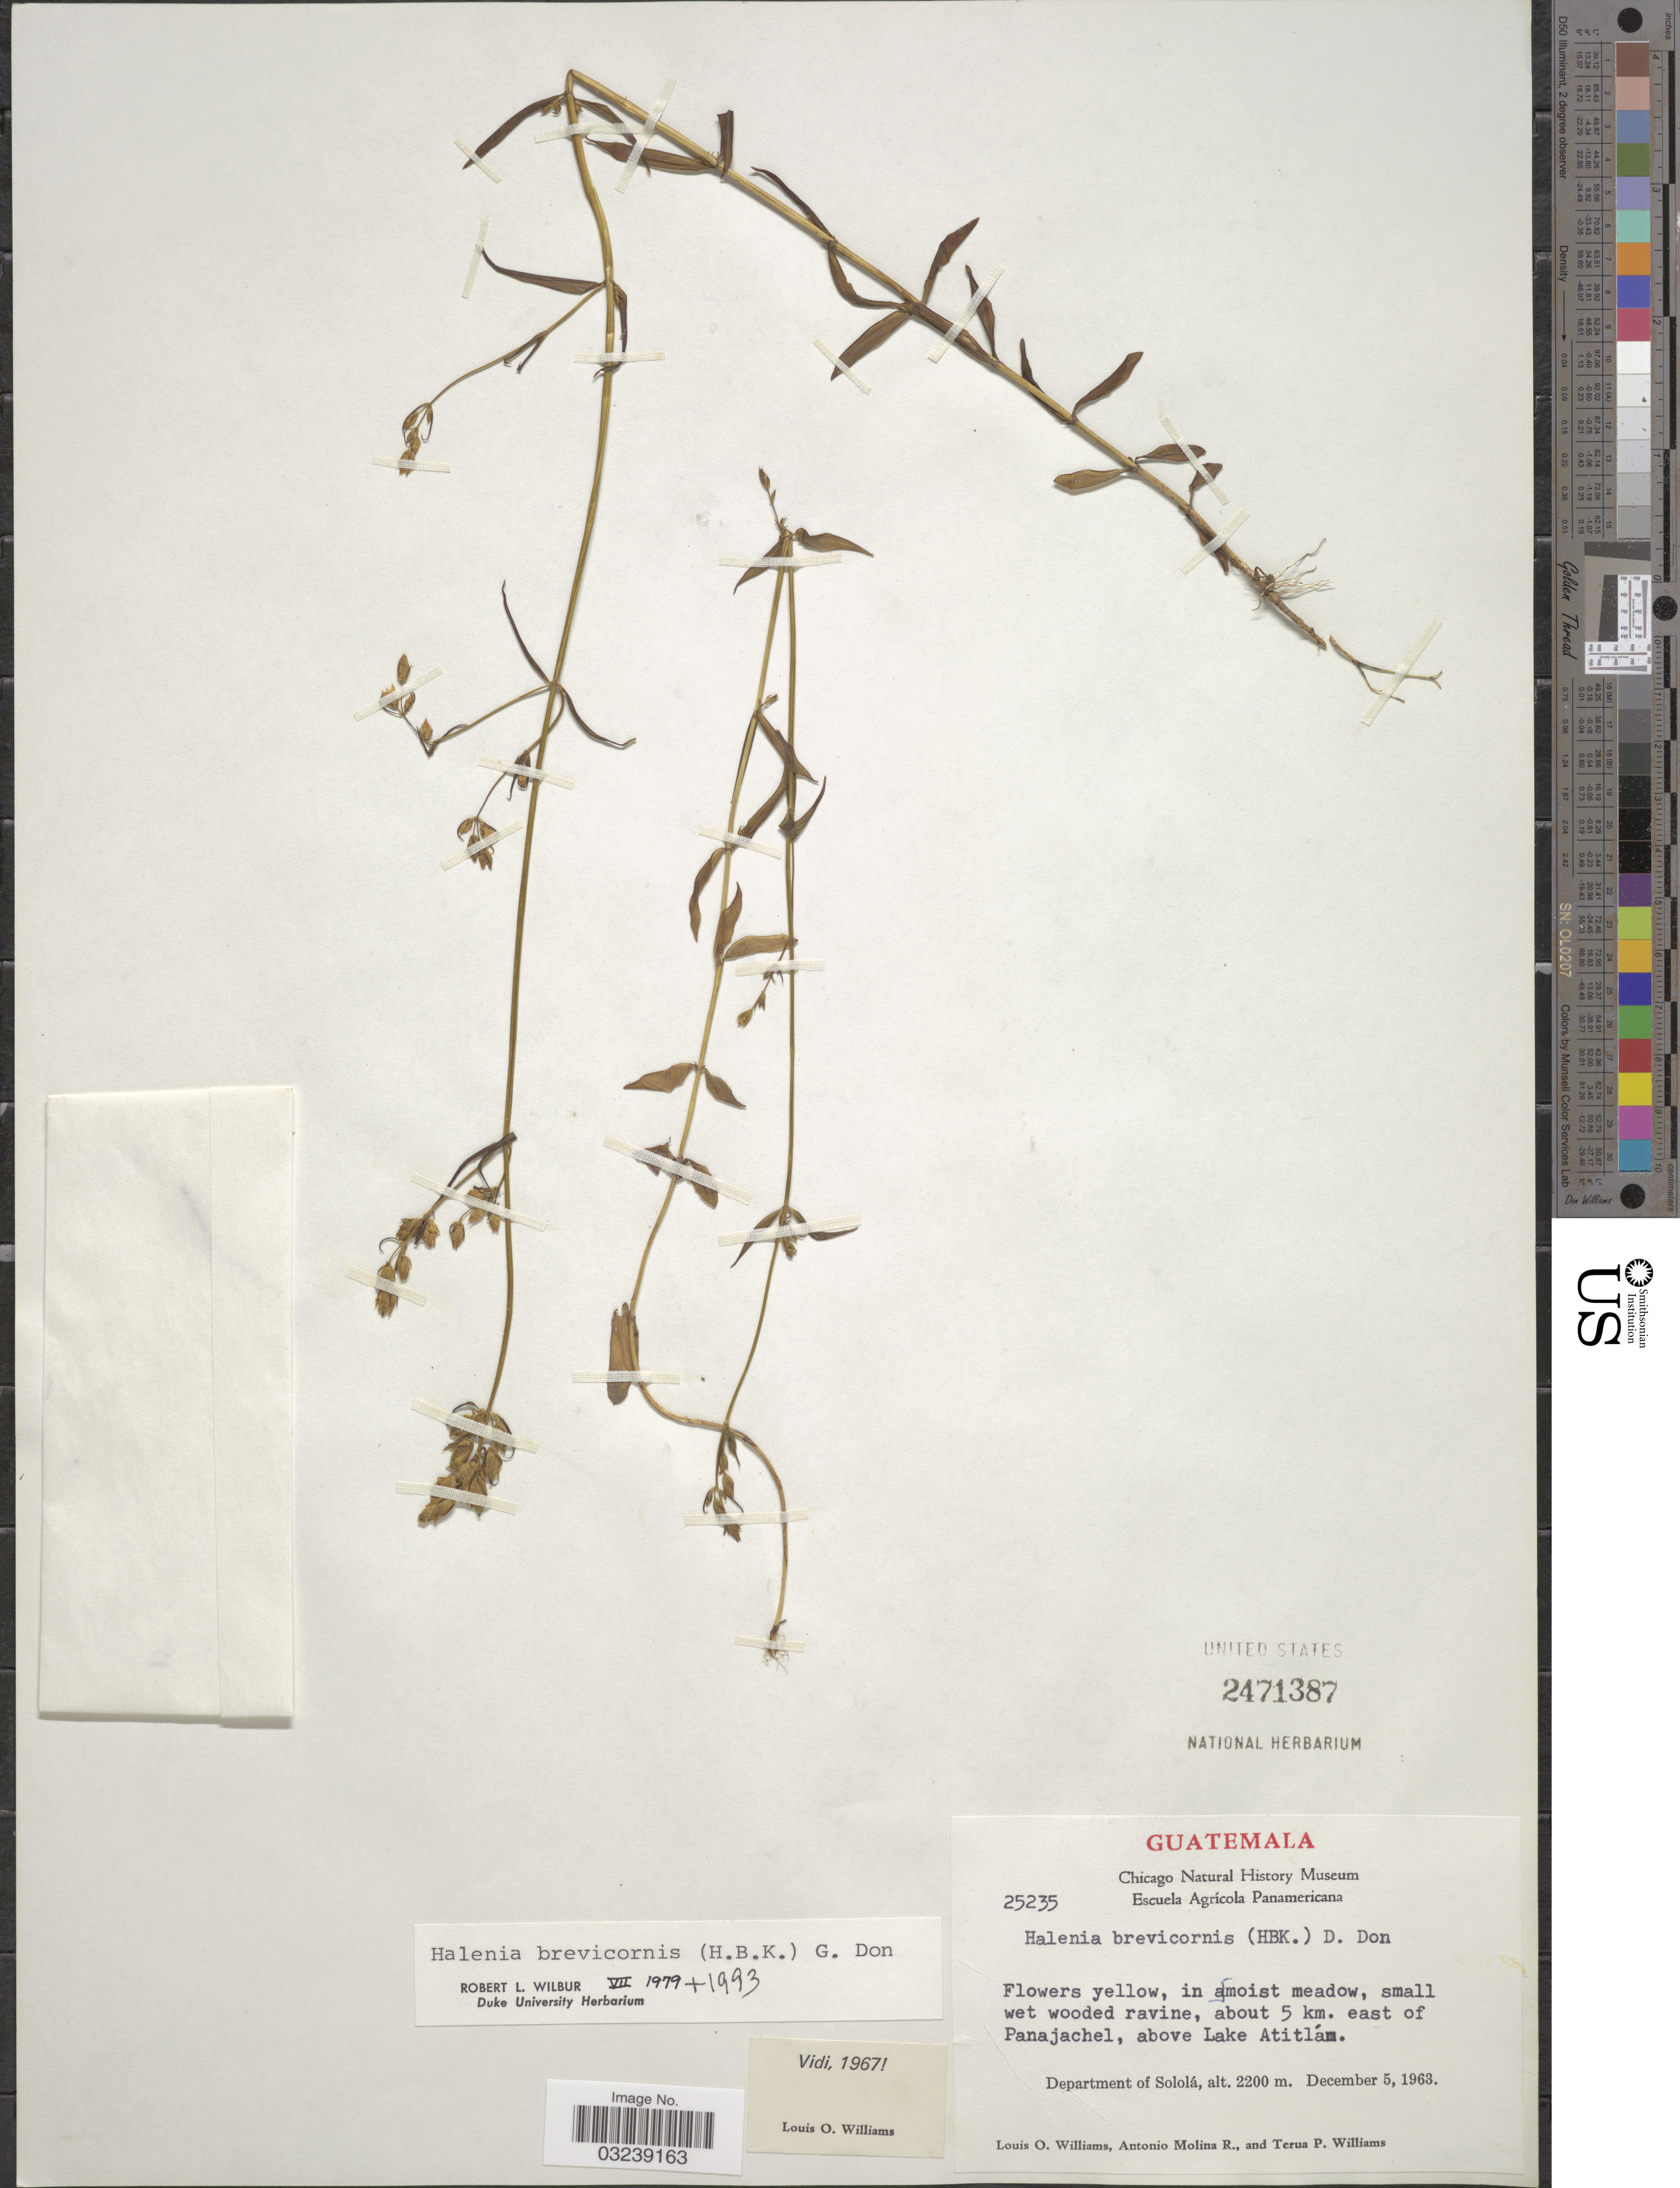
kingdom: Plantae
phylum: Tracheophyta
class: Magnoliopsida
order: Gentianales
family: Gentianaceae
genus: Halenia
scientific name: Halenia brevicornis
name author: (Kunth) G. Don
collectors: L. O. Williams, A. Molina R. & T. Williams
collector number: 25235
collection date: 1963-12-05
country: Guatemala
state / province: Sololá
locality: About 5 km. east of Panajachel, above Lake Atitlán. Department of Sololá.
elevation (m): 2200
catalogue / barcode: US 2471387